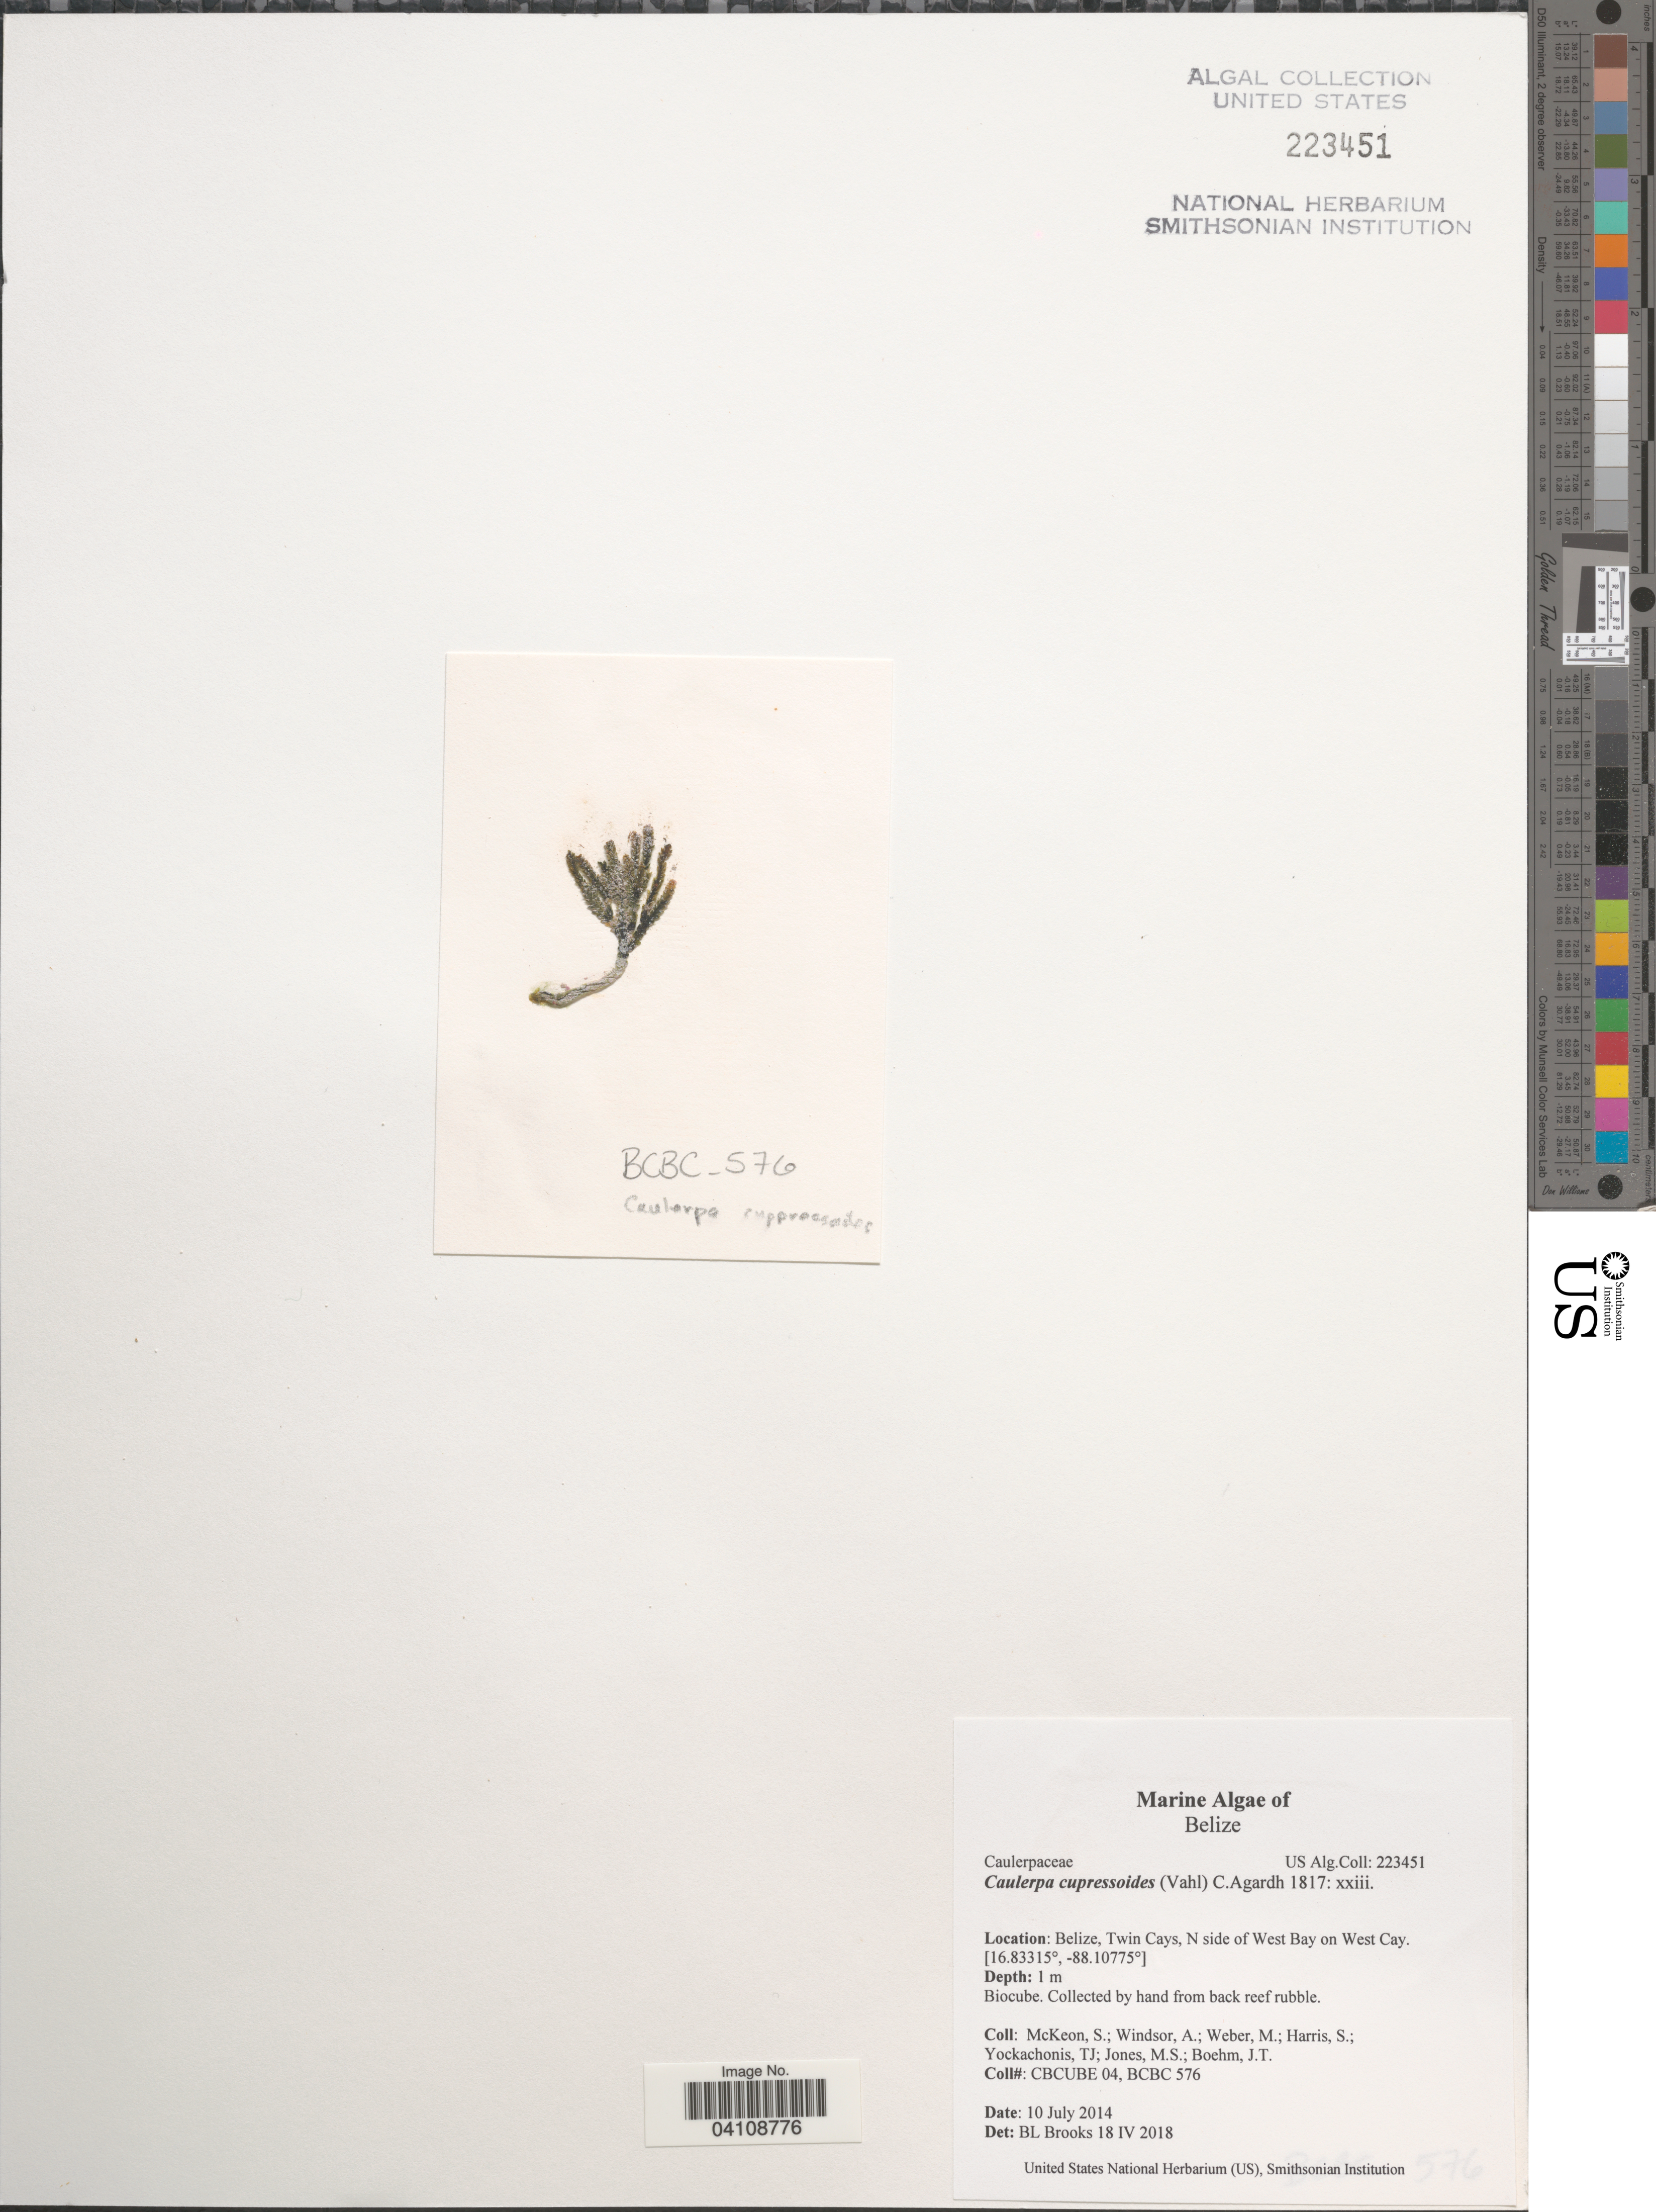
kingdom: Plantae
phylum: Chlorophyta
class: Ulvophyceae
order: Bryopsidales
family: Caulerpaceae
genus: Caulerpa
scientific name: Caulerpa cupressoides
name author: (Vahl) C. Agardh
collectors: S. McKeon, A. Windsor, M. Weber, S. Harris & et al.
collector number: CBCUBE04/BCBC576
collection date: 2014-07-10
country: Belize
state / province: Belize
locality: Twin Cays, N side of West Bay on West Cay.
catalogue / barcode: US 223451